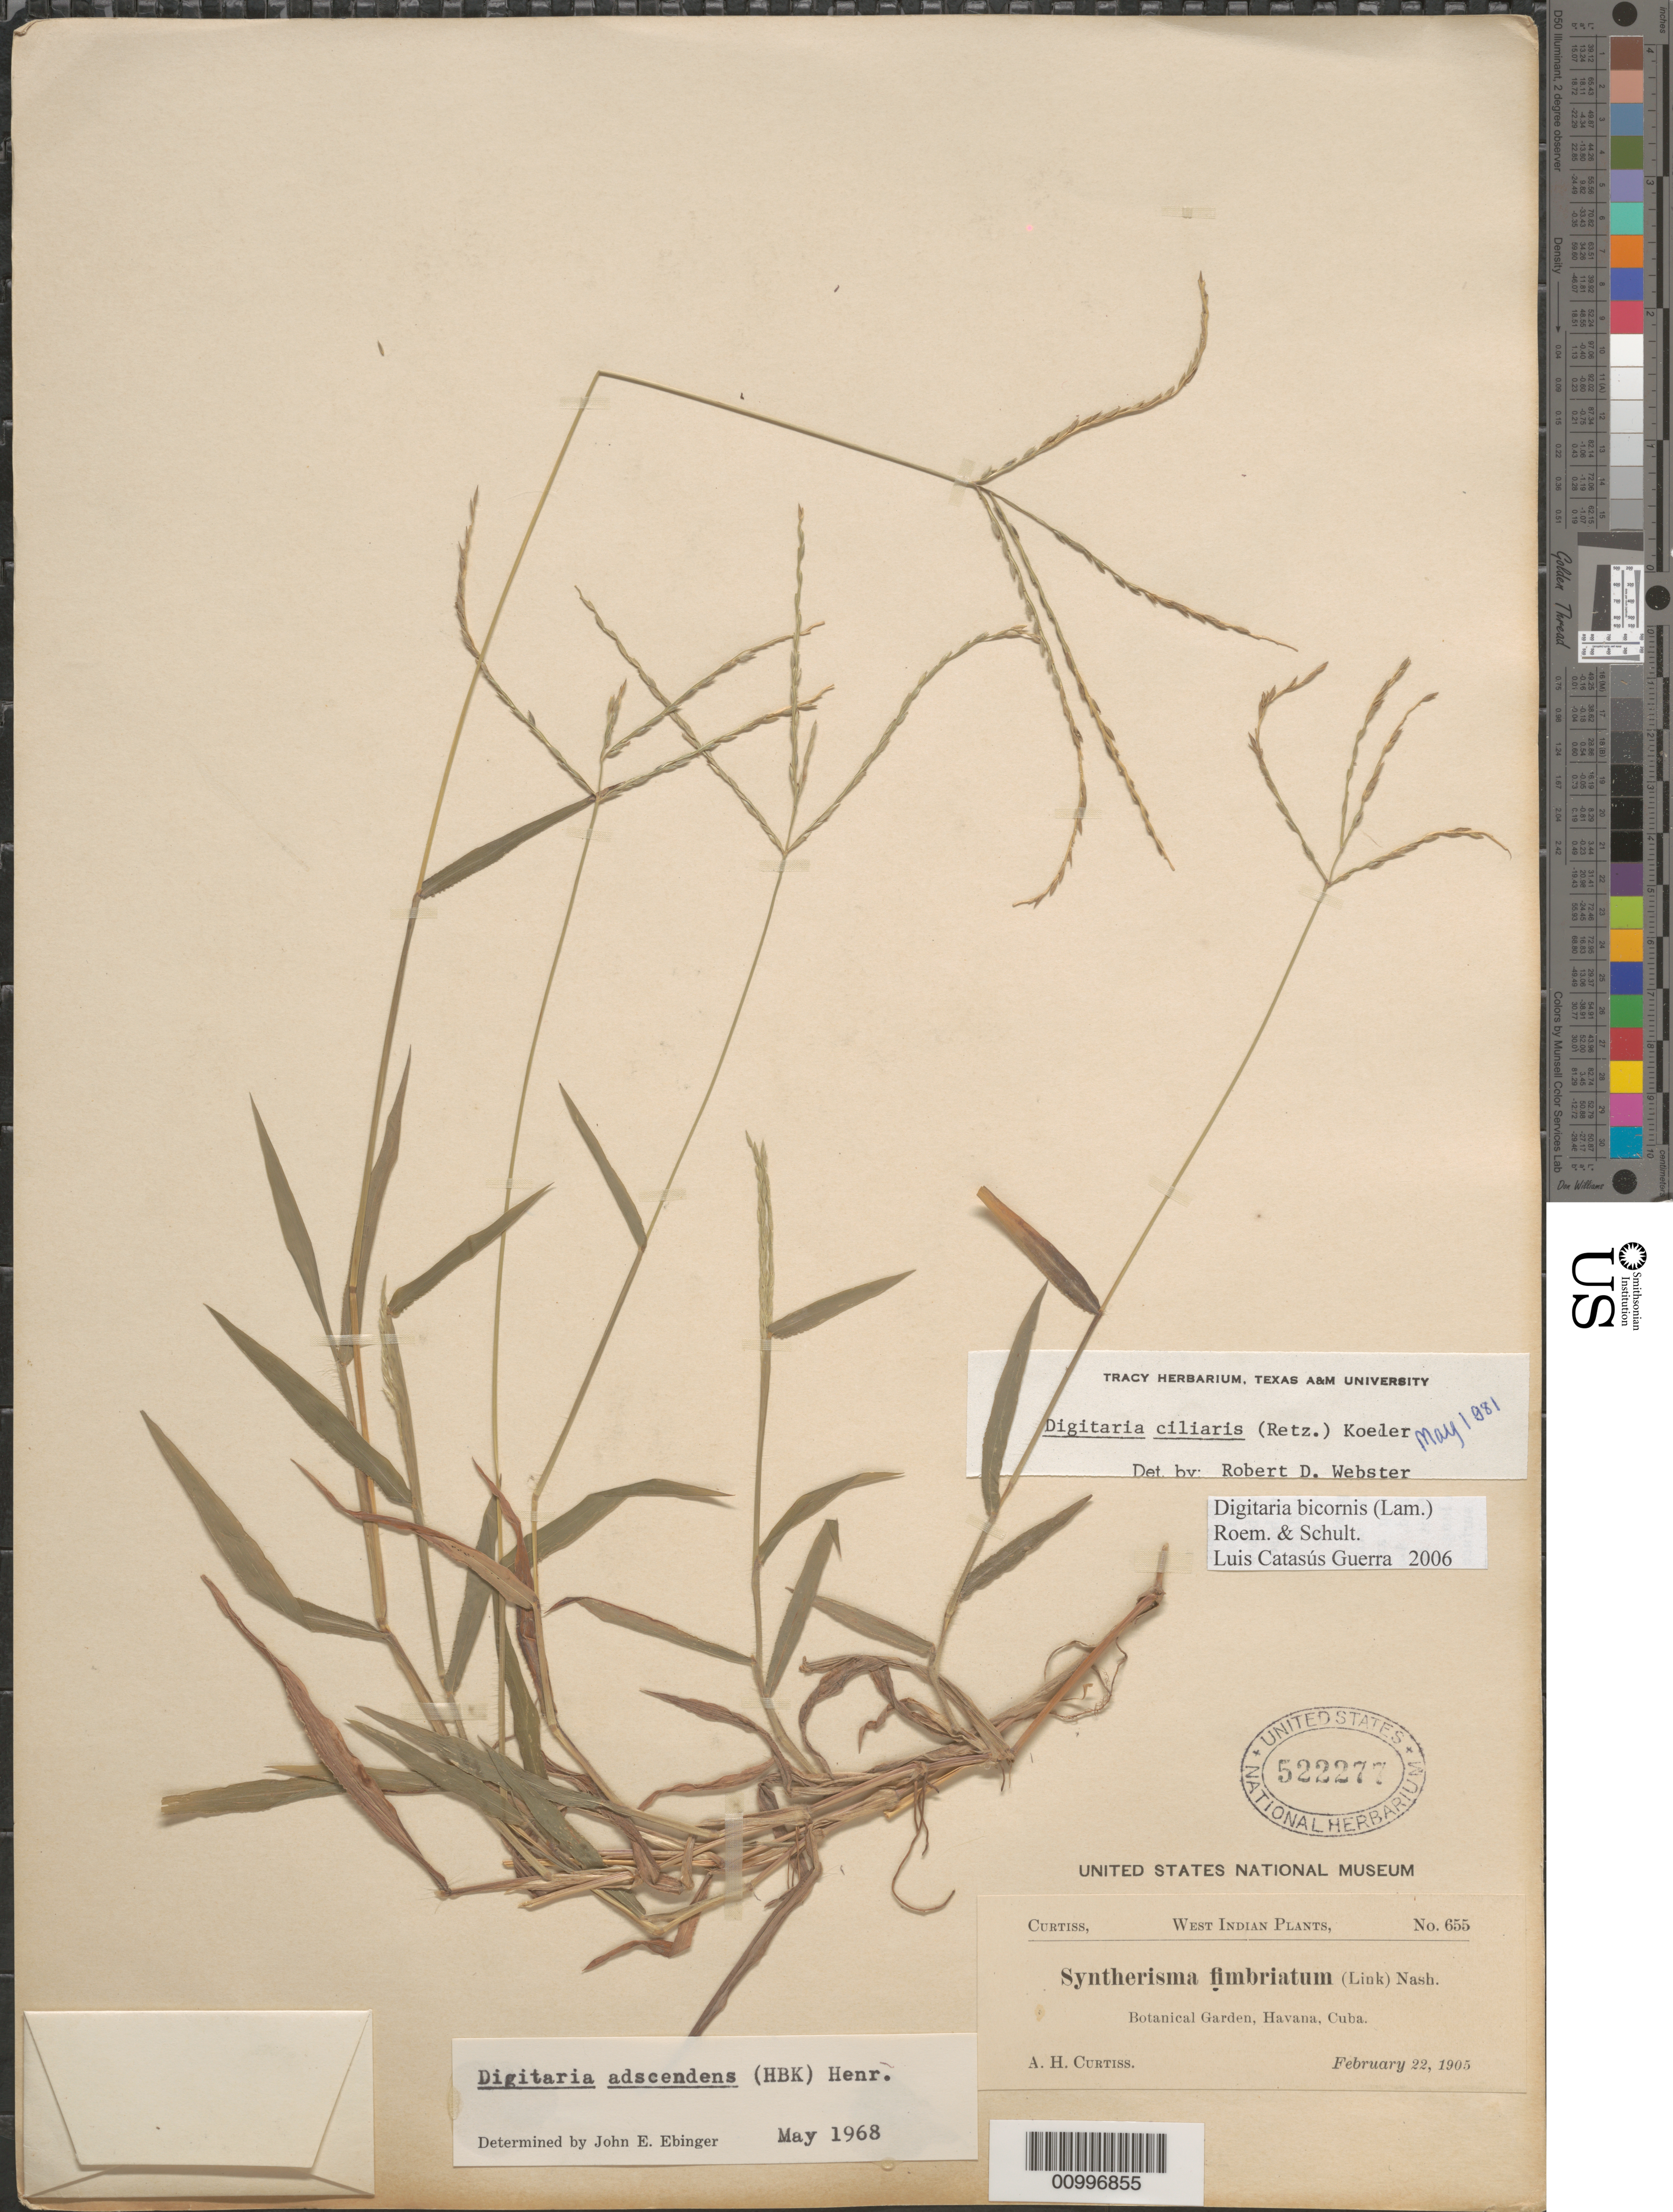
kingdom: Plantae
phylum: Tracheophyta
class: Liliopsida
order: Poales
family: Poaceae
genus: Digitaria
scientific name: Digitaria ciliaris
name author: (Retz.) Koeler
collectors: A. H. Curtiss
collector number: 655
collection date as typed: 22 Feb 1905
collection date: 1905-02-22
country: Cuba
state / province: La Habana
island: Cuba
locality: La Habana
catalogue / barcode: US 522277